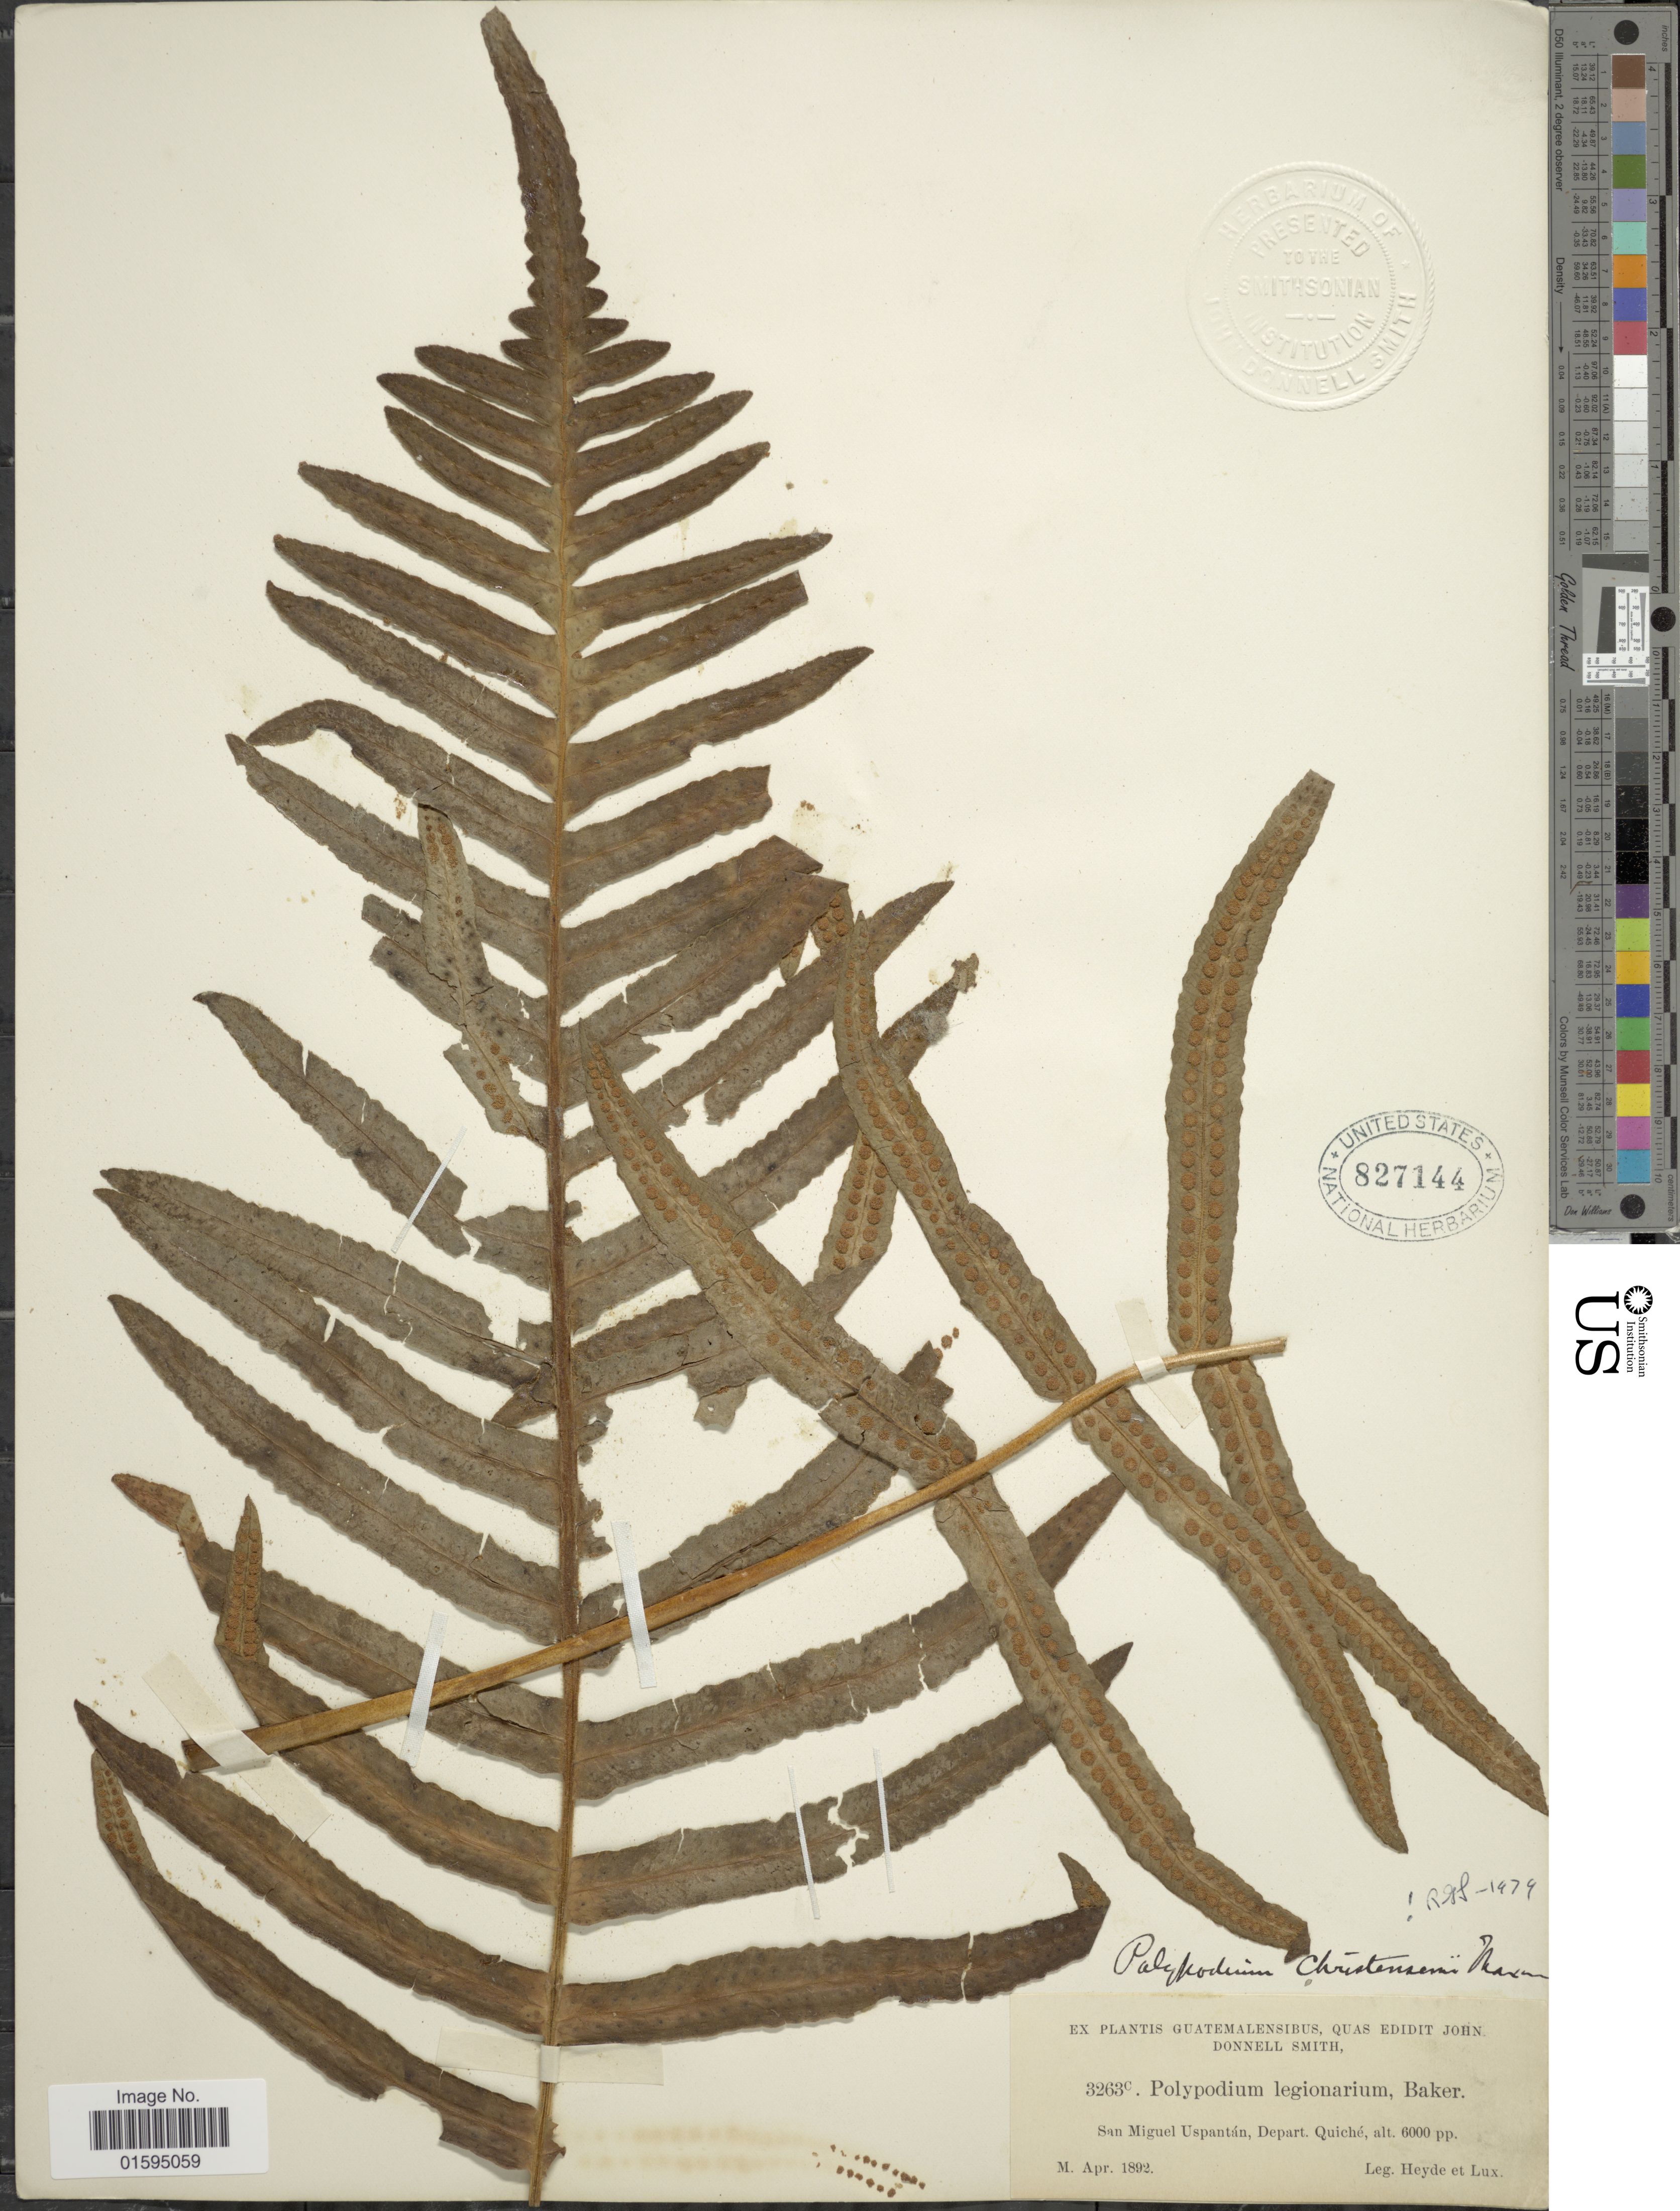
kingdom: Plantae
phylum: Tracheophyta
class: Polypodiopsida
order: Polypodiales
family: Polypodiaceae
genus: Polypodium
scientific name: Polypodium christensenii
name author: Maxon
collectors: Heyde & Lux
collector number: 3263C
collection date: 1892-04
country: Guatemala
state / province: El Quiché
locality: San Miquel Uspantan, Depart. Quiche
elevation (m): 1829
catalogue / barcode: US 827144